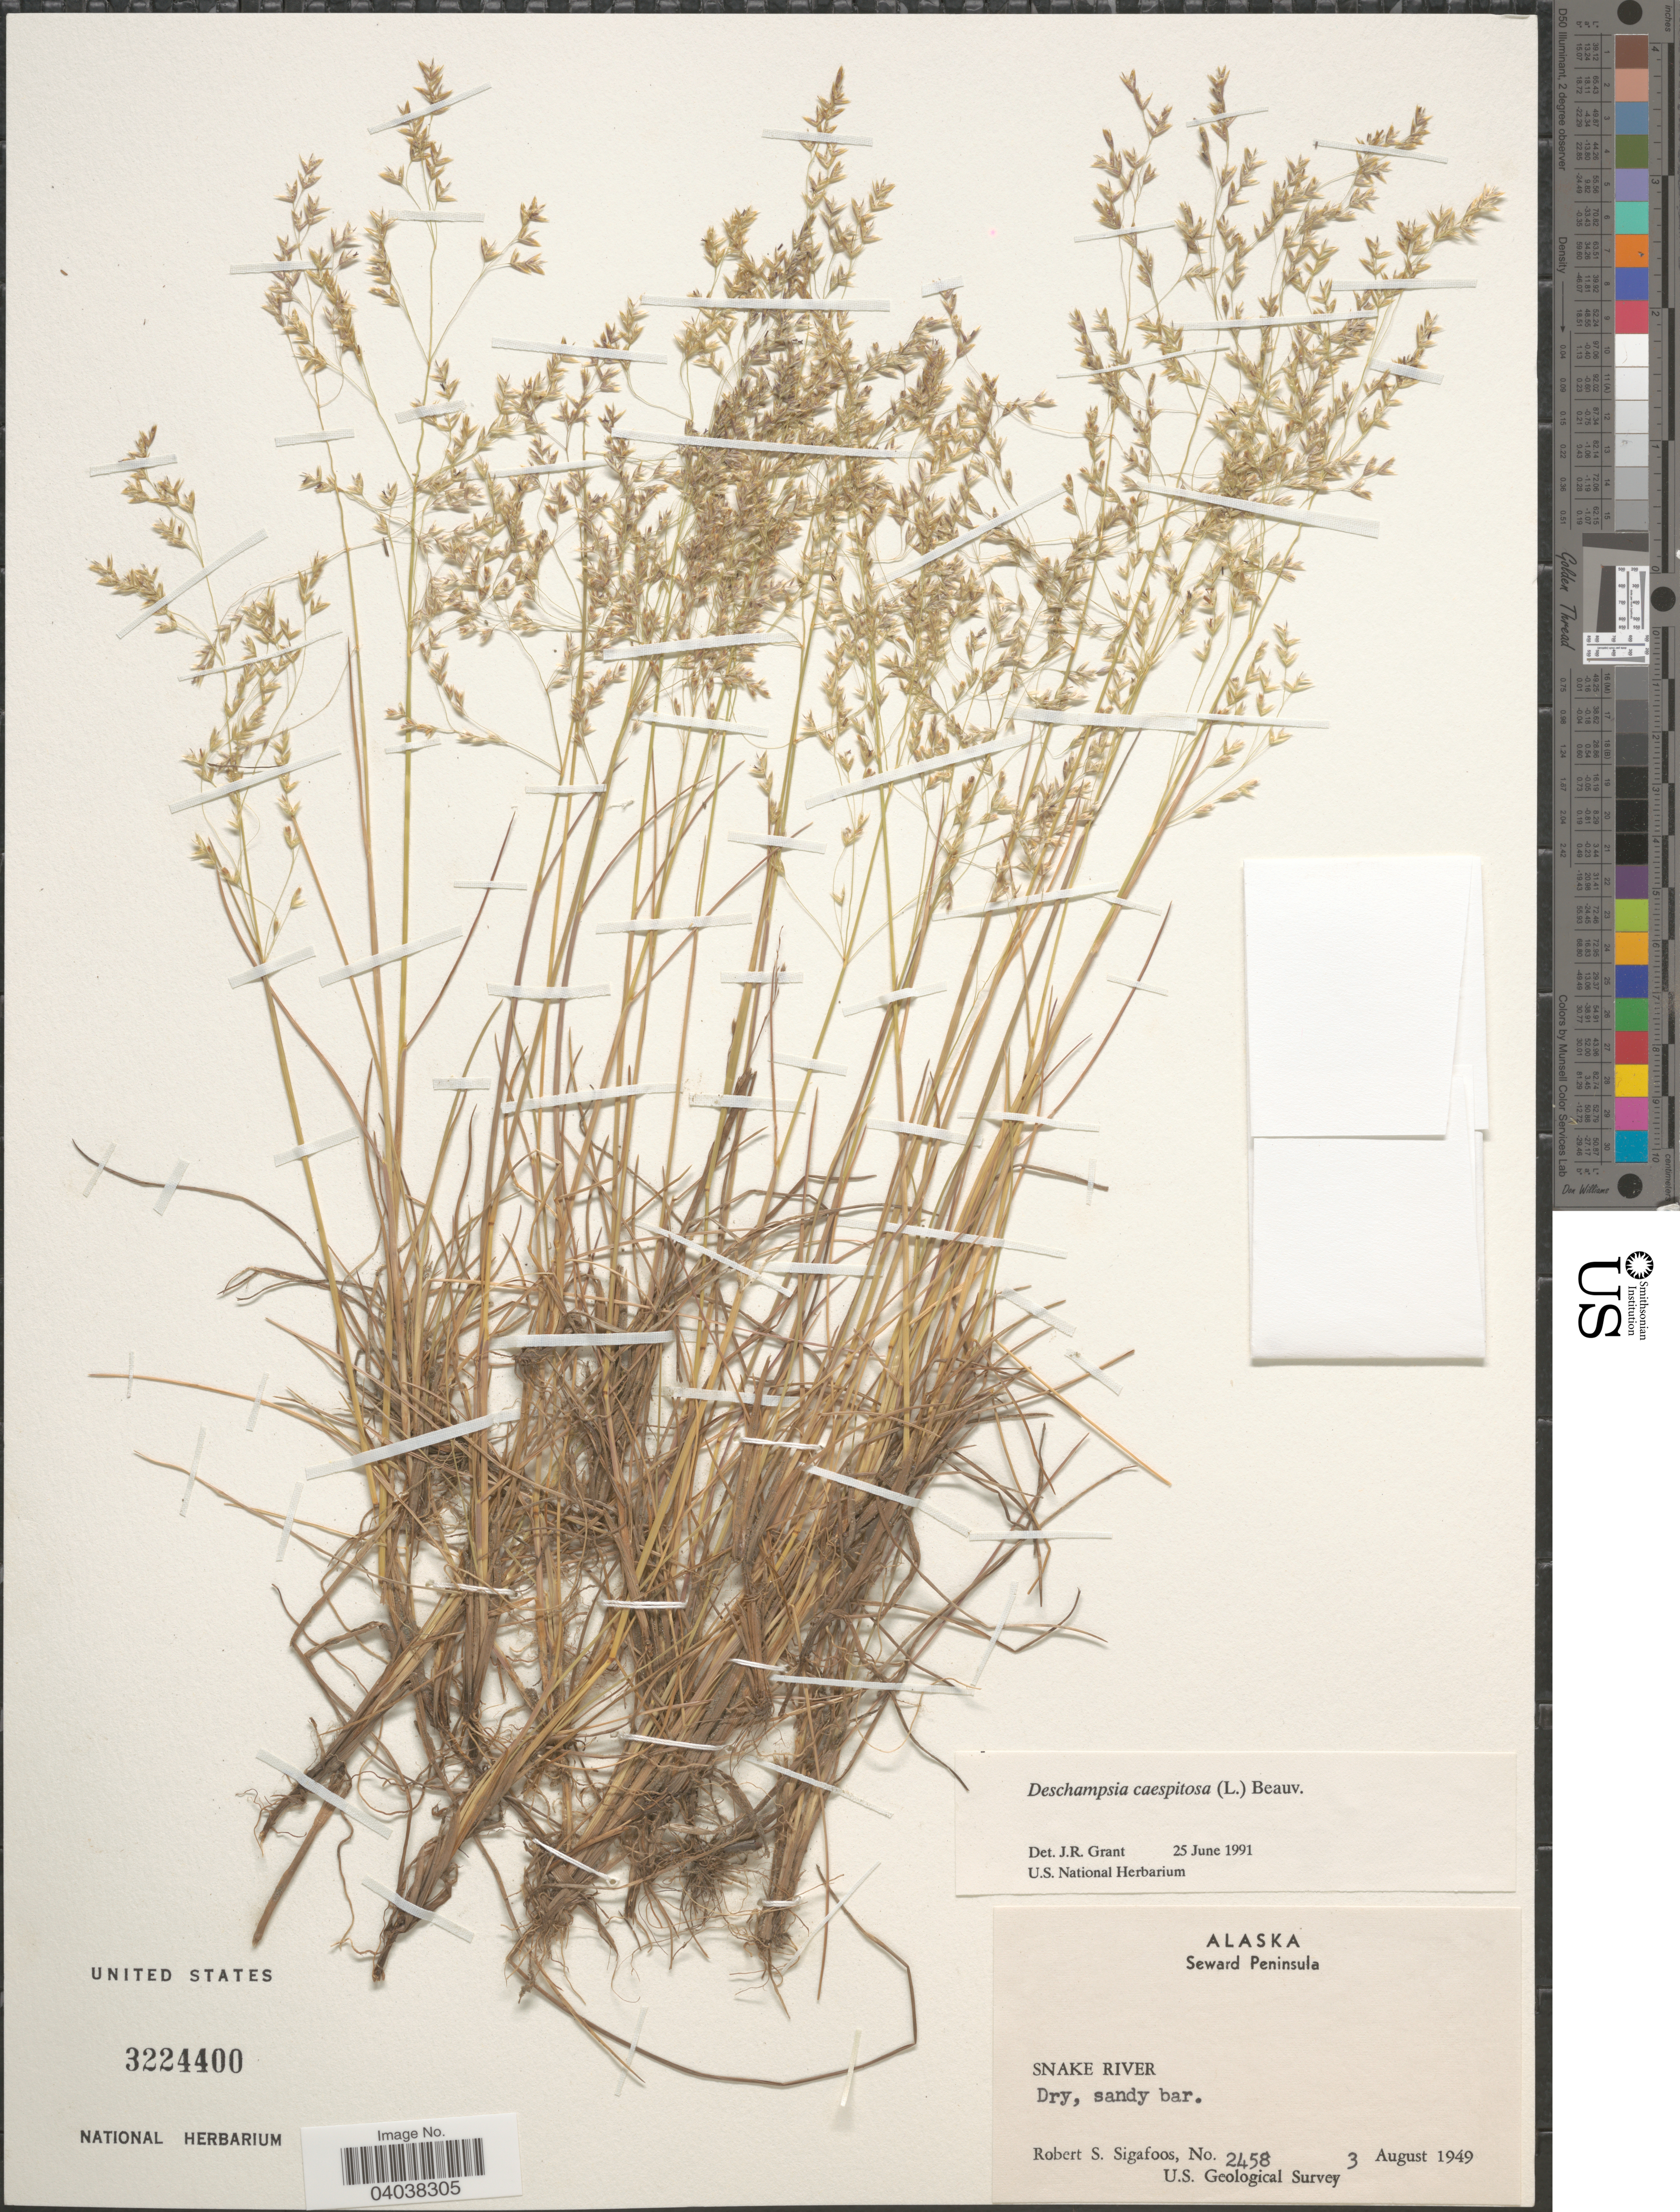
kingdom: Plantae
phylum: Tracheophyta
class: Liliopsida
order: Poales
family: Poaceae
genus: Deschampsia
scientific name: Deschampsia cespitosa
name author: (L.) P. Beauv.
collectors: R. Sigafoos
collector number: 2458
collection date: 1949-08-03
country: United States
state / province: Alaska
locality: Seward Peninsula. Snake River.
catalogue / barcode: US 3224400